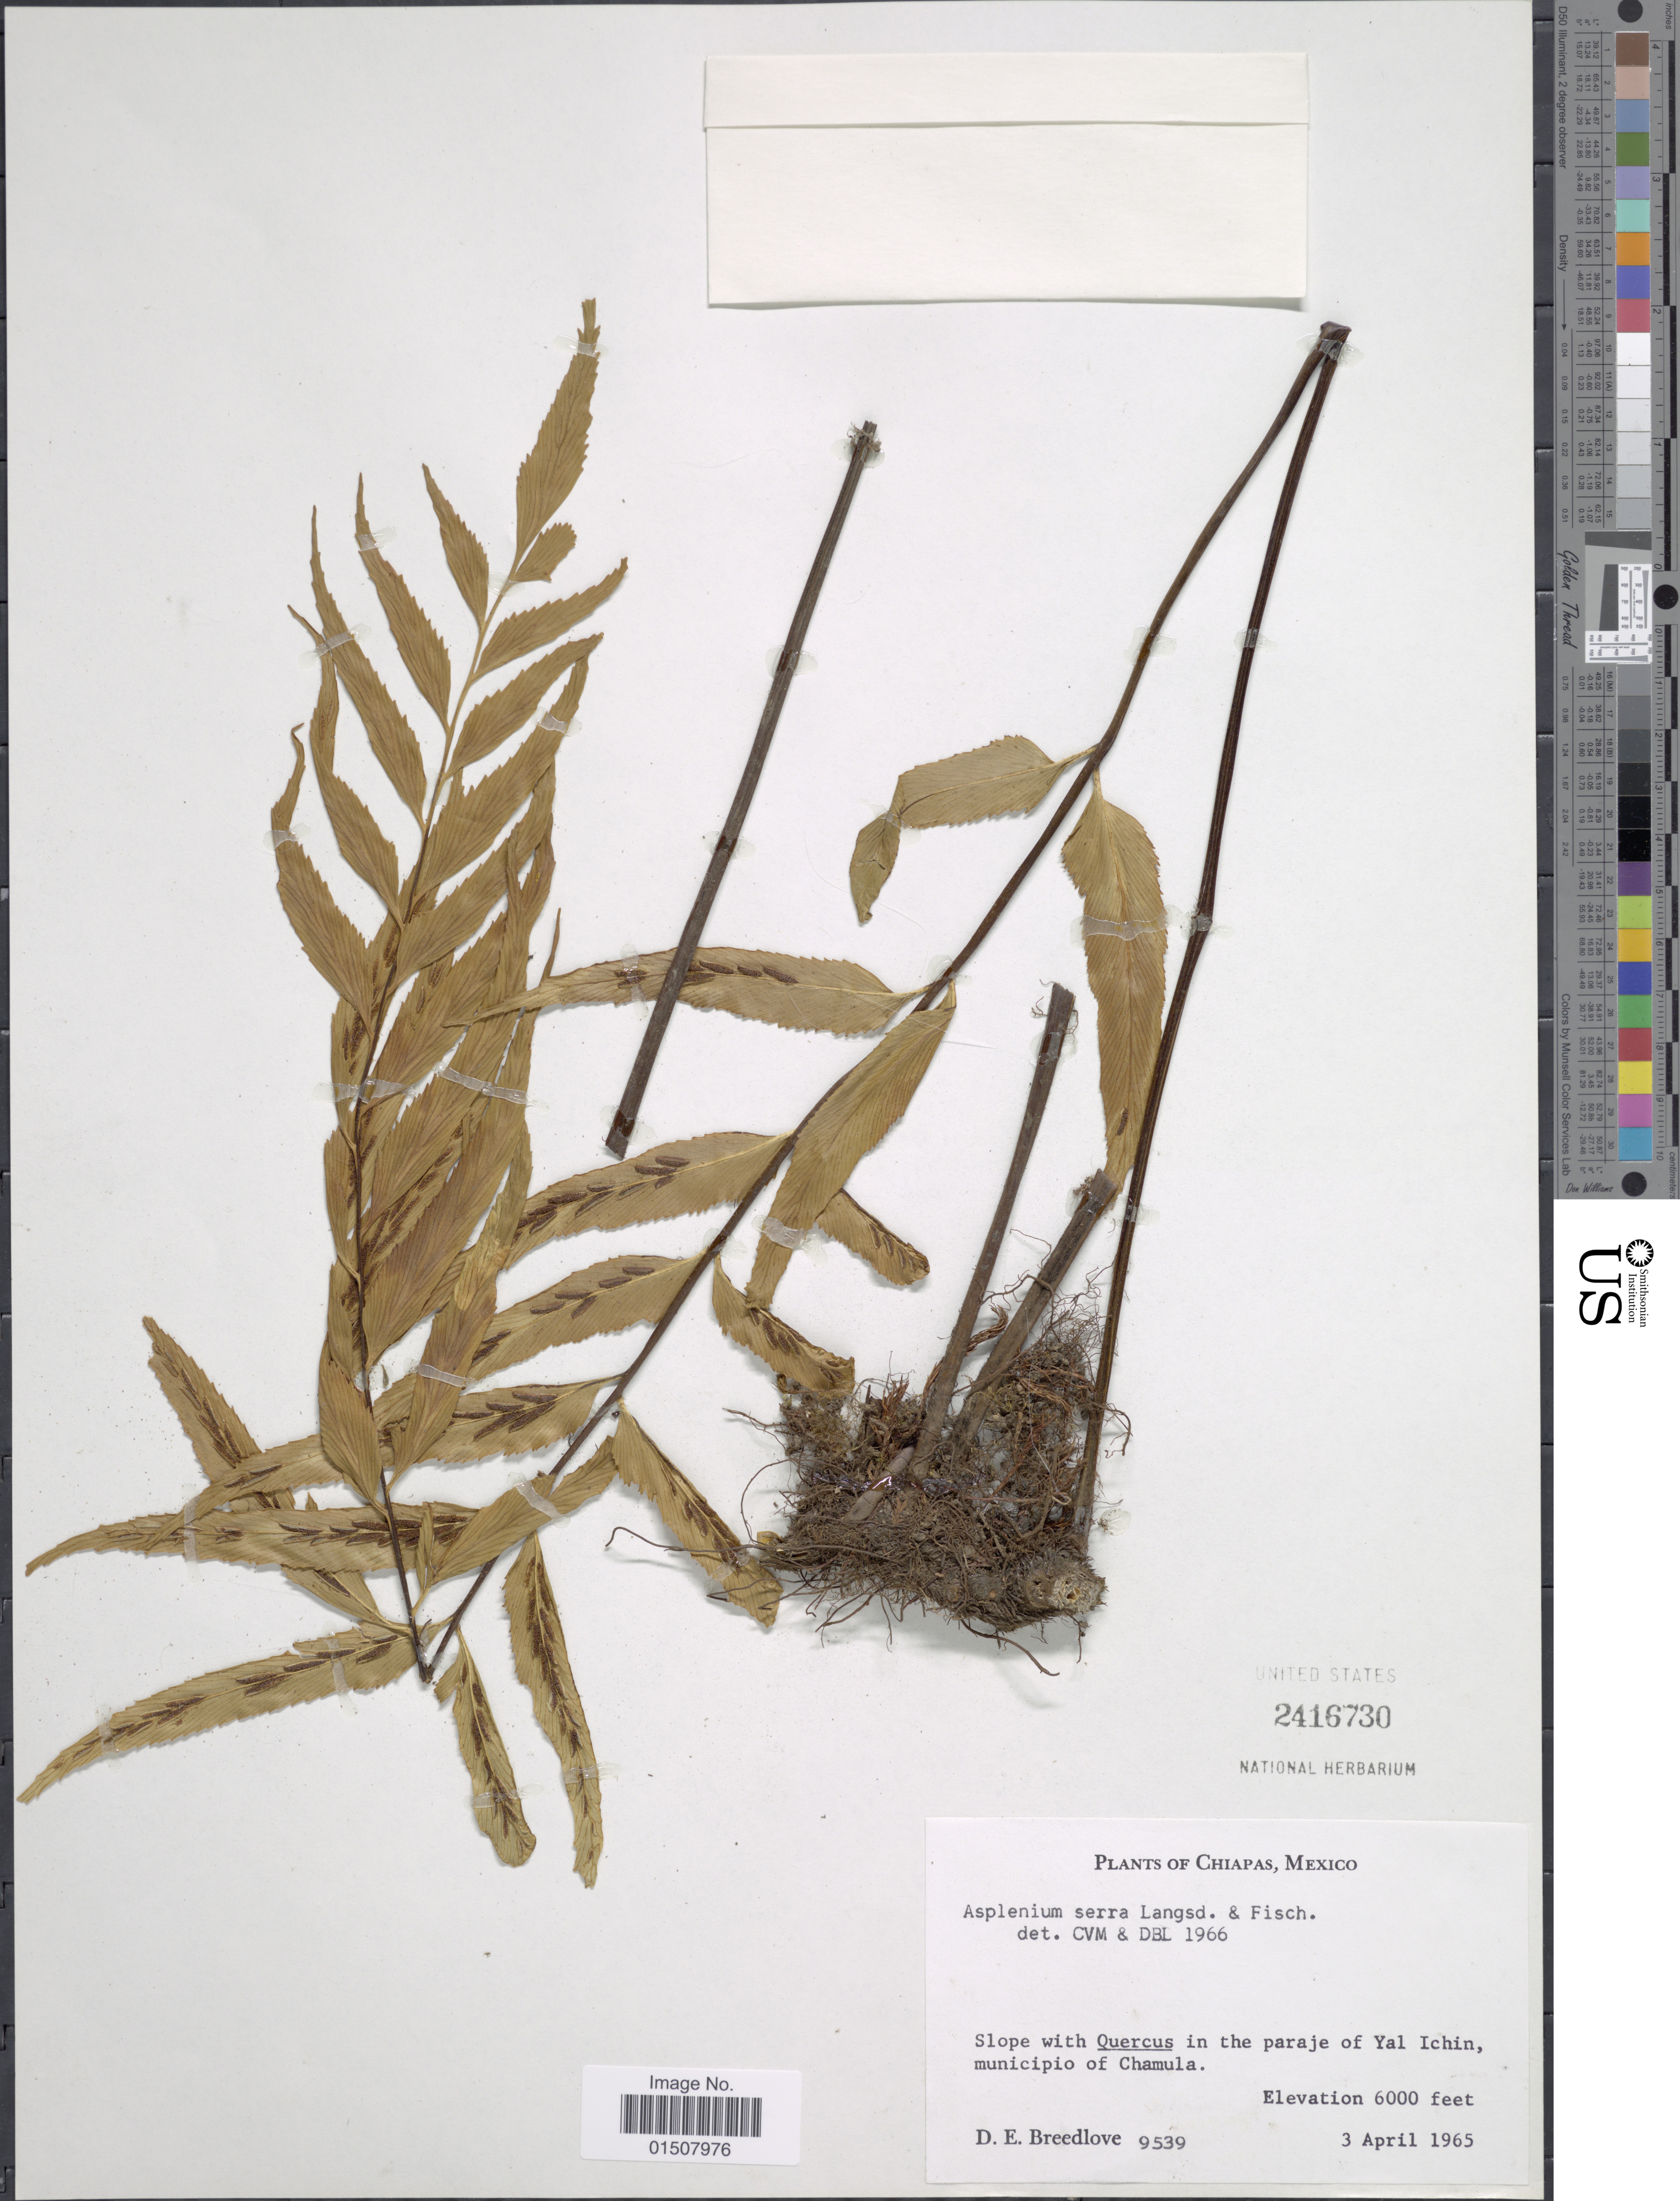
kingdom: Plantae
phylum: Tracheophyta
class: Polypodiopsida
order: Polypodiales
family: Aspleniaceae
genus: Asplenium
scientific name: Asplenium serra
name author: Langsd. & Fisch.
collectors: D. E. Breedlove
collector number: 9539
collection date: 1965-04-03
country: Mexico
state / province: Chiapas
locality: In the paraje of Yal Ichin, municipio de Chamula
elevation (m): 1829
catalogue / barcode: US 2416730